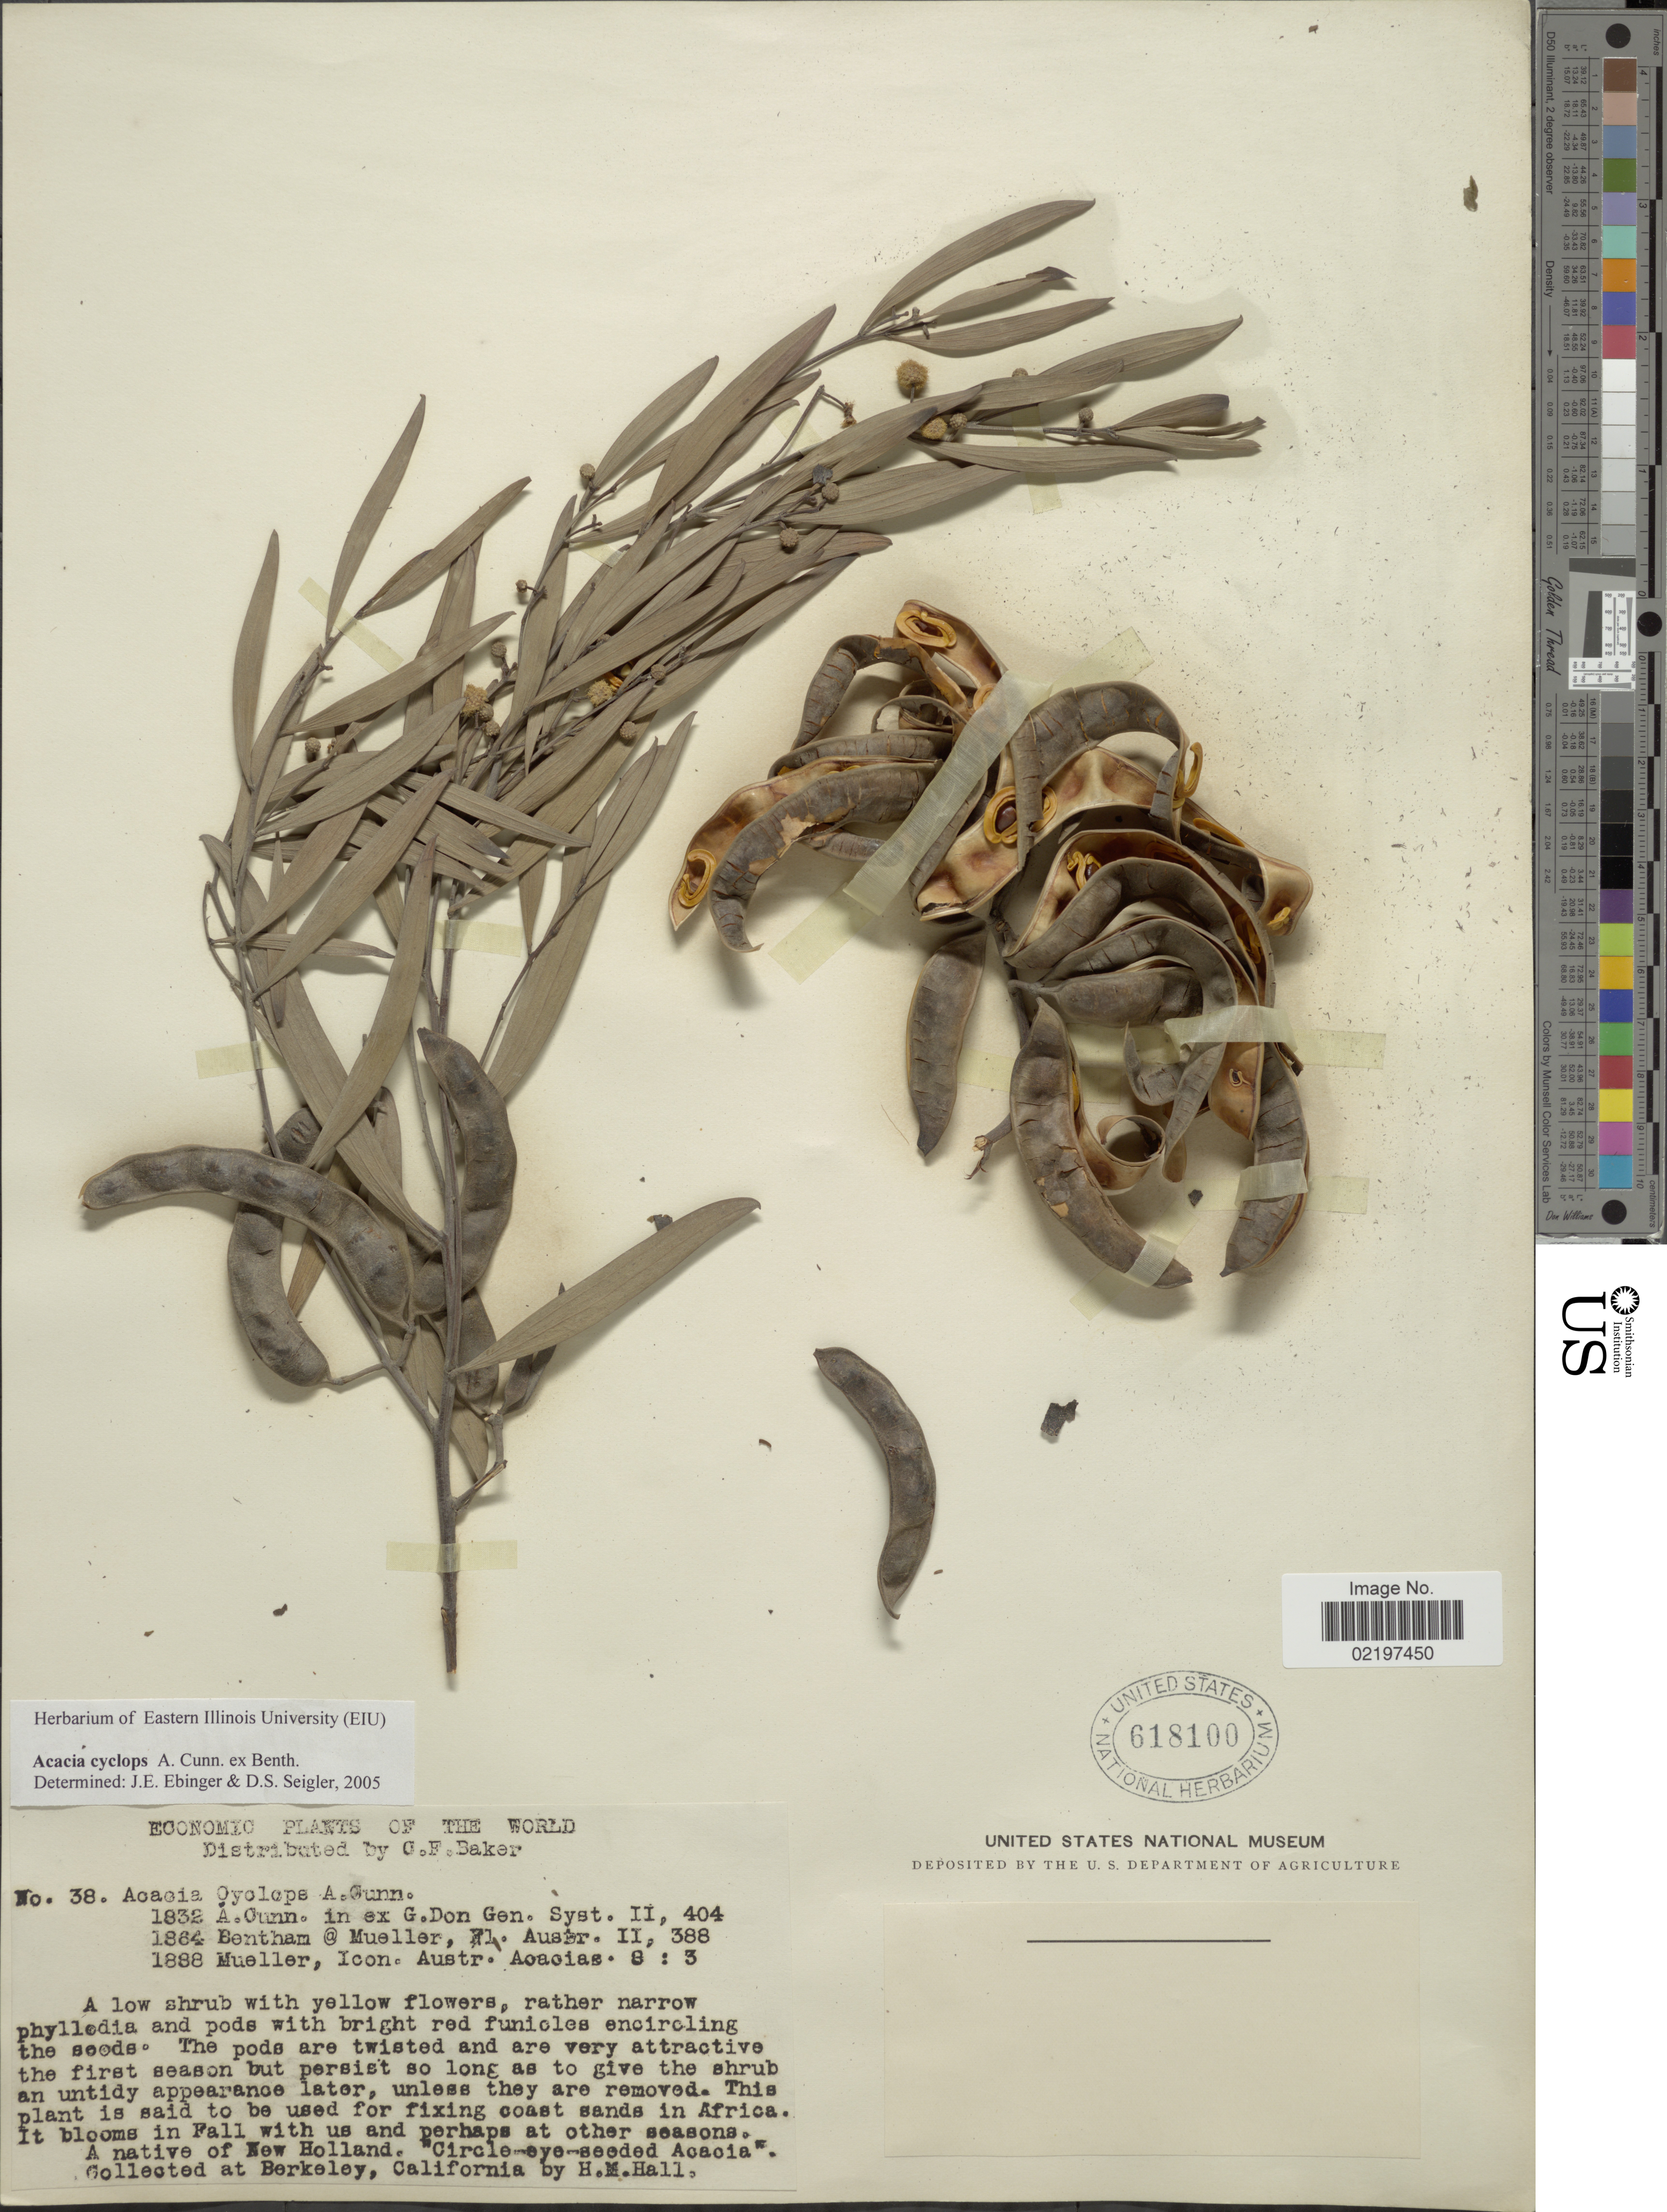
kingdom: Plantae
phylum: Tracheophyta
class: Magnoliopsida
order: Fabales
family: Fabaceae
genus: Acacia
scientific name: Acacia cyclops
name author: A. Cunn. ex G. Don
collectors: H. M. Hall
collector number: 38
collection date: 1832/1888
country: United States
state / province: California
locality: Blooms in Fall and perhaps at other seasons, a native of New Holland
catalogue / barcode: US 618100